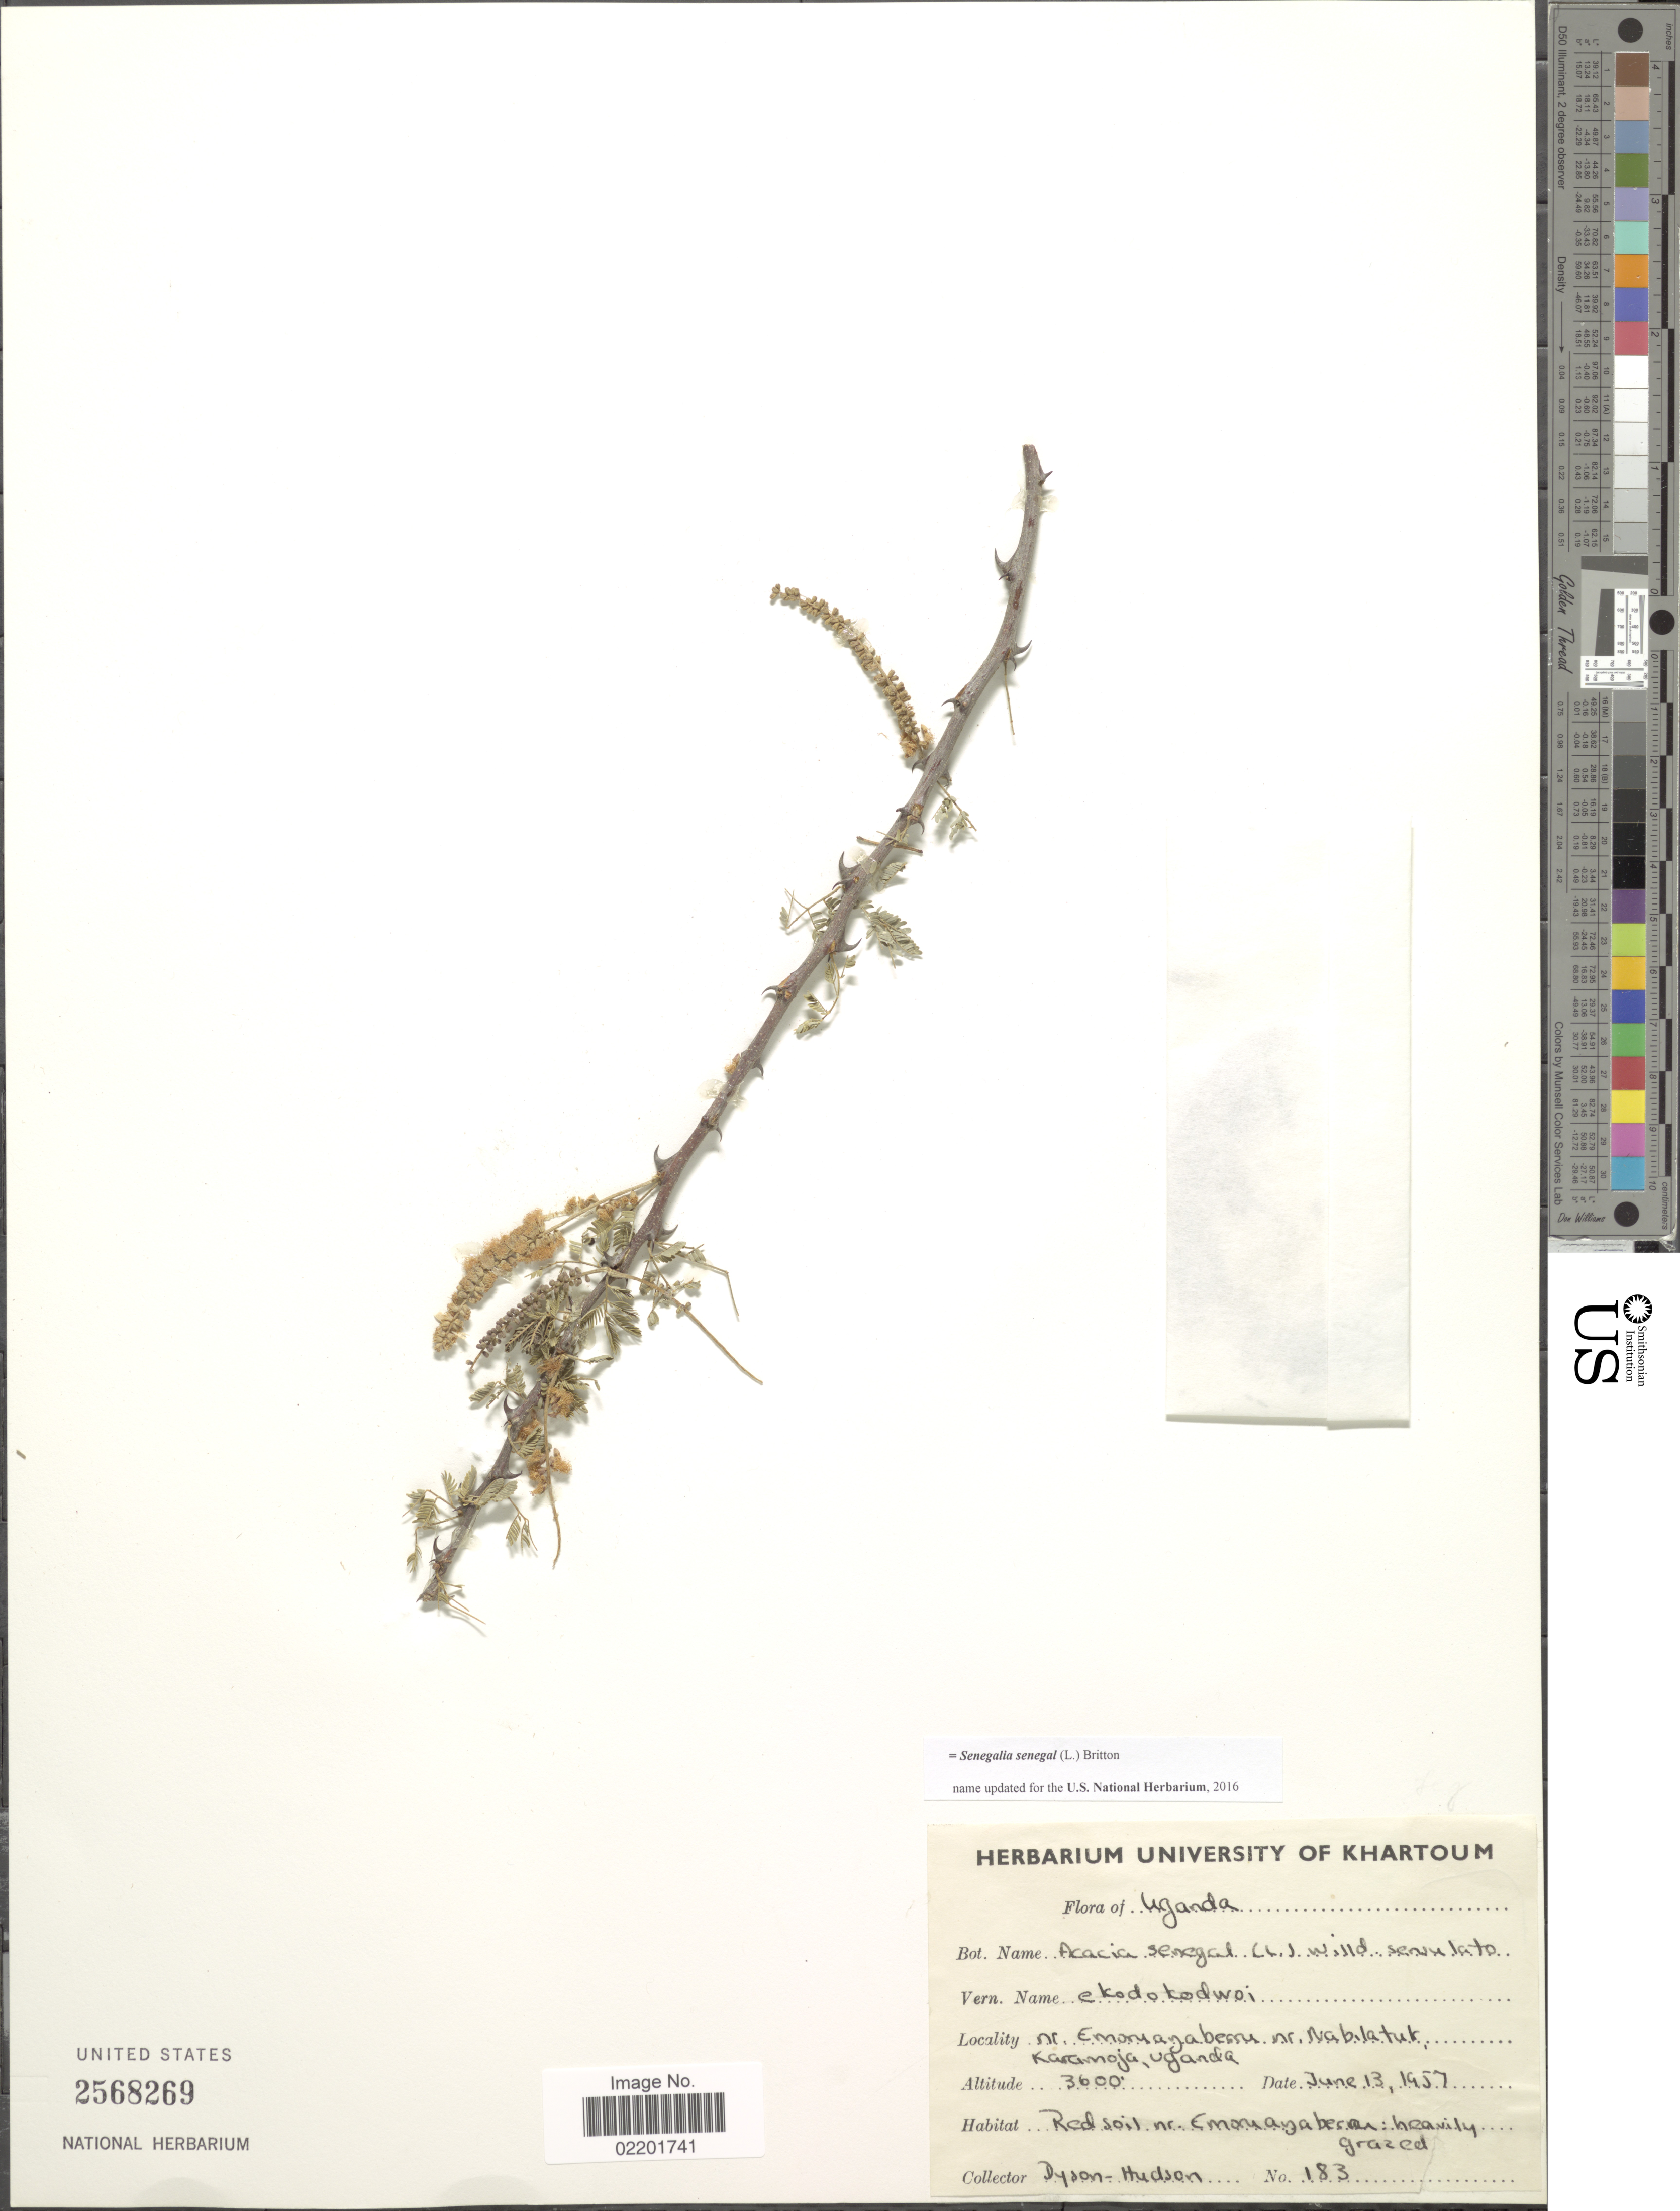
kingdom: Plantae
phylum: Tracheophyta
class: Magnoliopsida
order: Fabales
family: Fabaceae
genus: Senegalia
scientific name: Senegalia senegal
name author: (L.) Britton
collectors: Dyson-Hudson, --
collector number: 183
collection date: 1957-06-13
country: Uganda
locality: Nr. Emoruangaberru, nr Nabilatuk, Karamoja.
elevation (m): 1097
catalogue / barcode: US 2568269